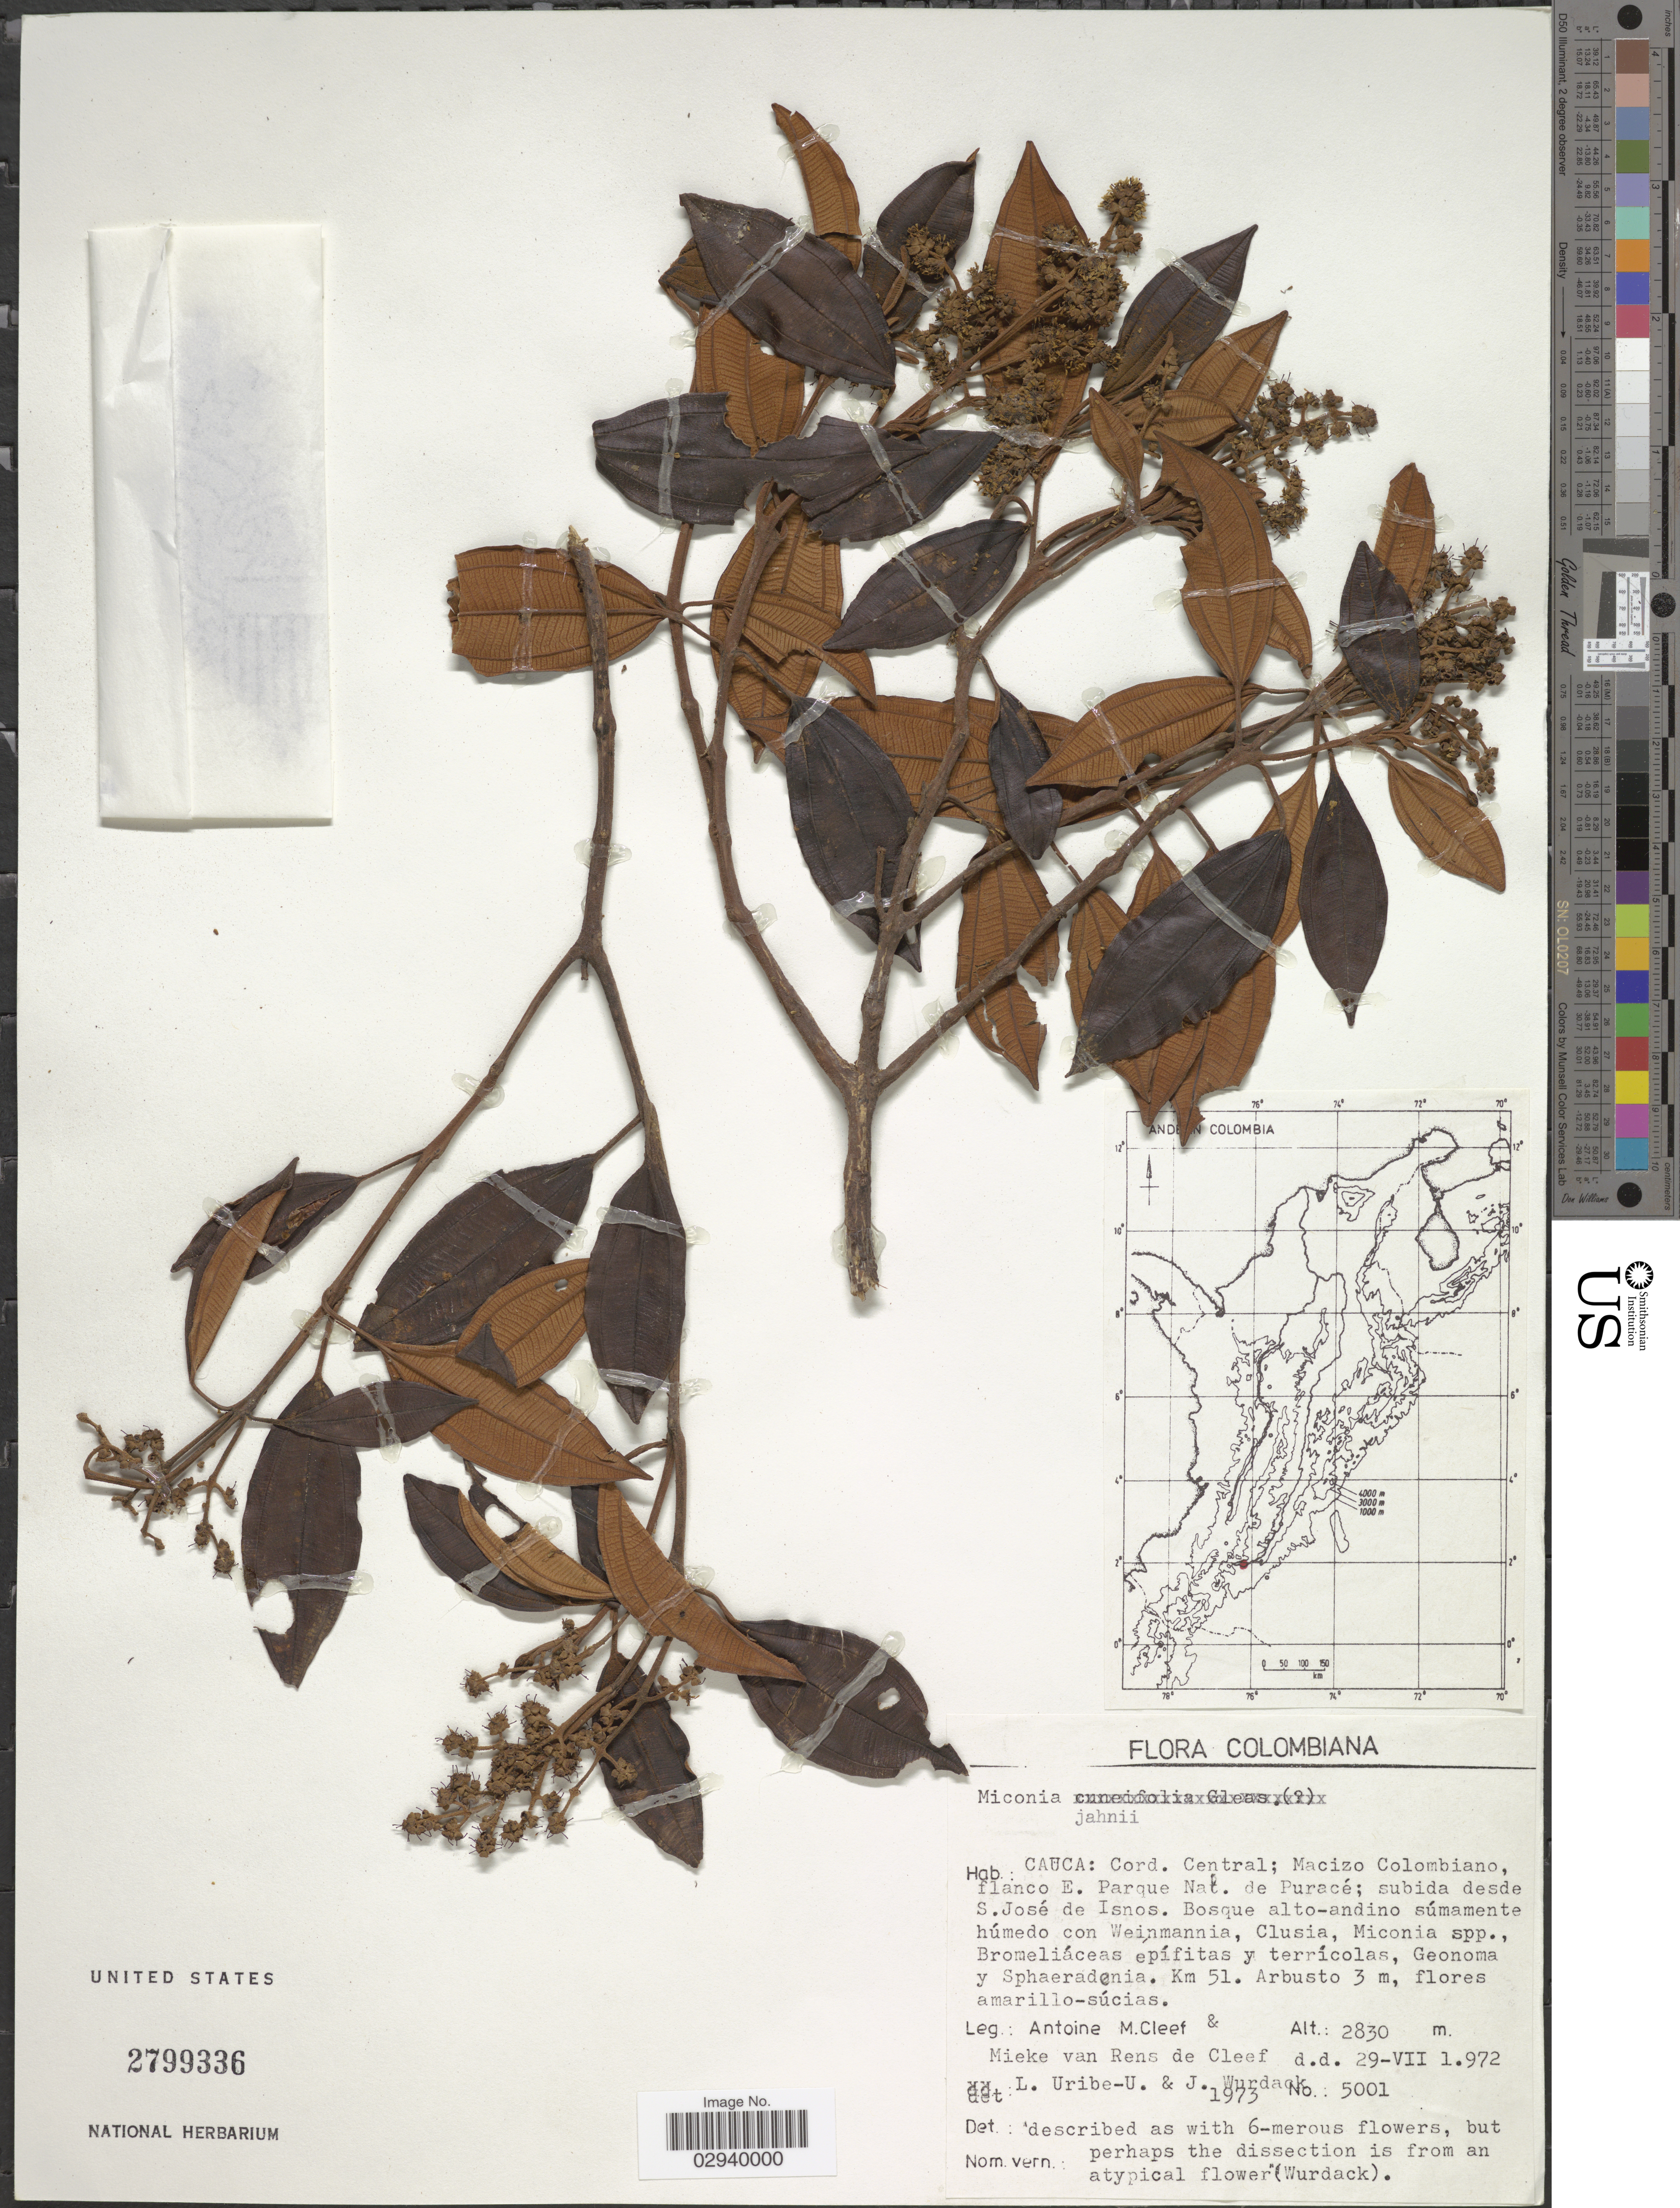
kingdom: Plantae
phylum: Tracheophyta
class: Magnoliopsida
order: Myrtales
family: Melastomataceae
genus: Miconia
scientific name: Miconia jahnii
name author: Pittier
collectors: A. M. Cleef & A. M. van Rens de Cleef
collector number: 5001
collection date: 1972-07-29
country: Colombia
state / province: Cauca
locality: Cord. Central; Macizo Colombiano, flanco E. Parque Nat. de Puracé; subida desde S. José de Isnos. Km. 51.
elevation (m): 2830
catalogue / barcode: US 2799336